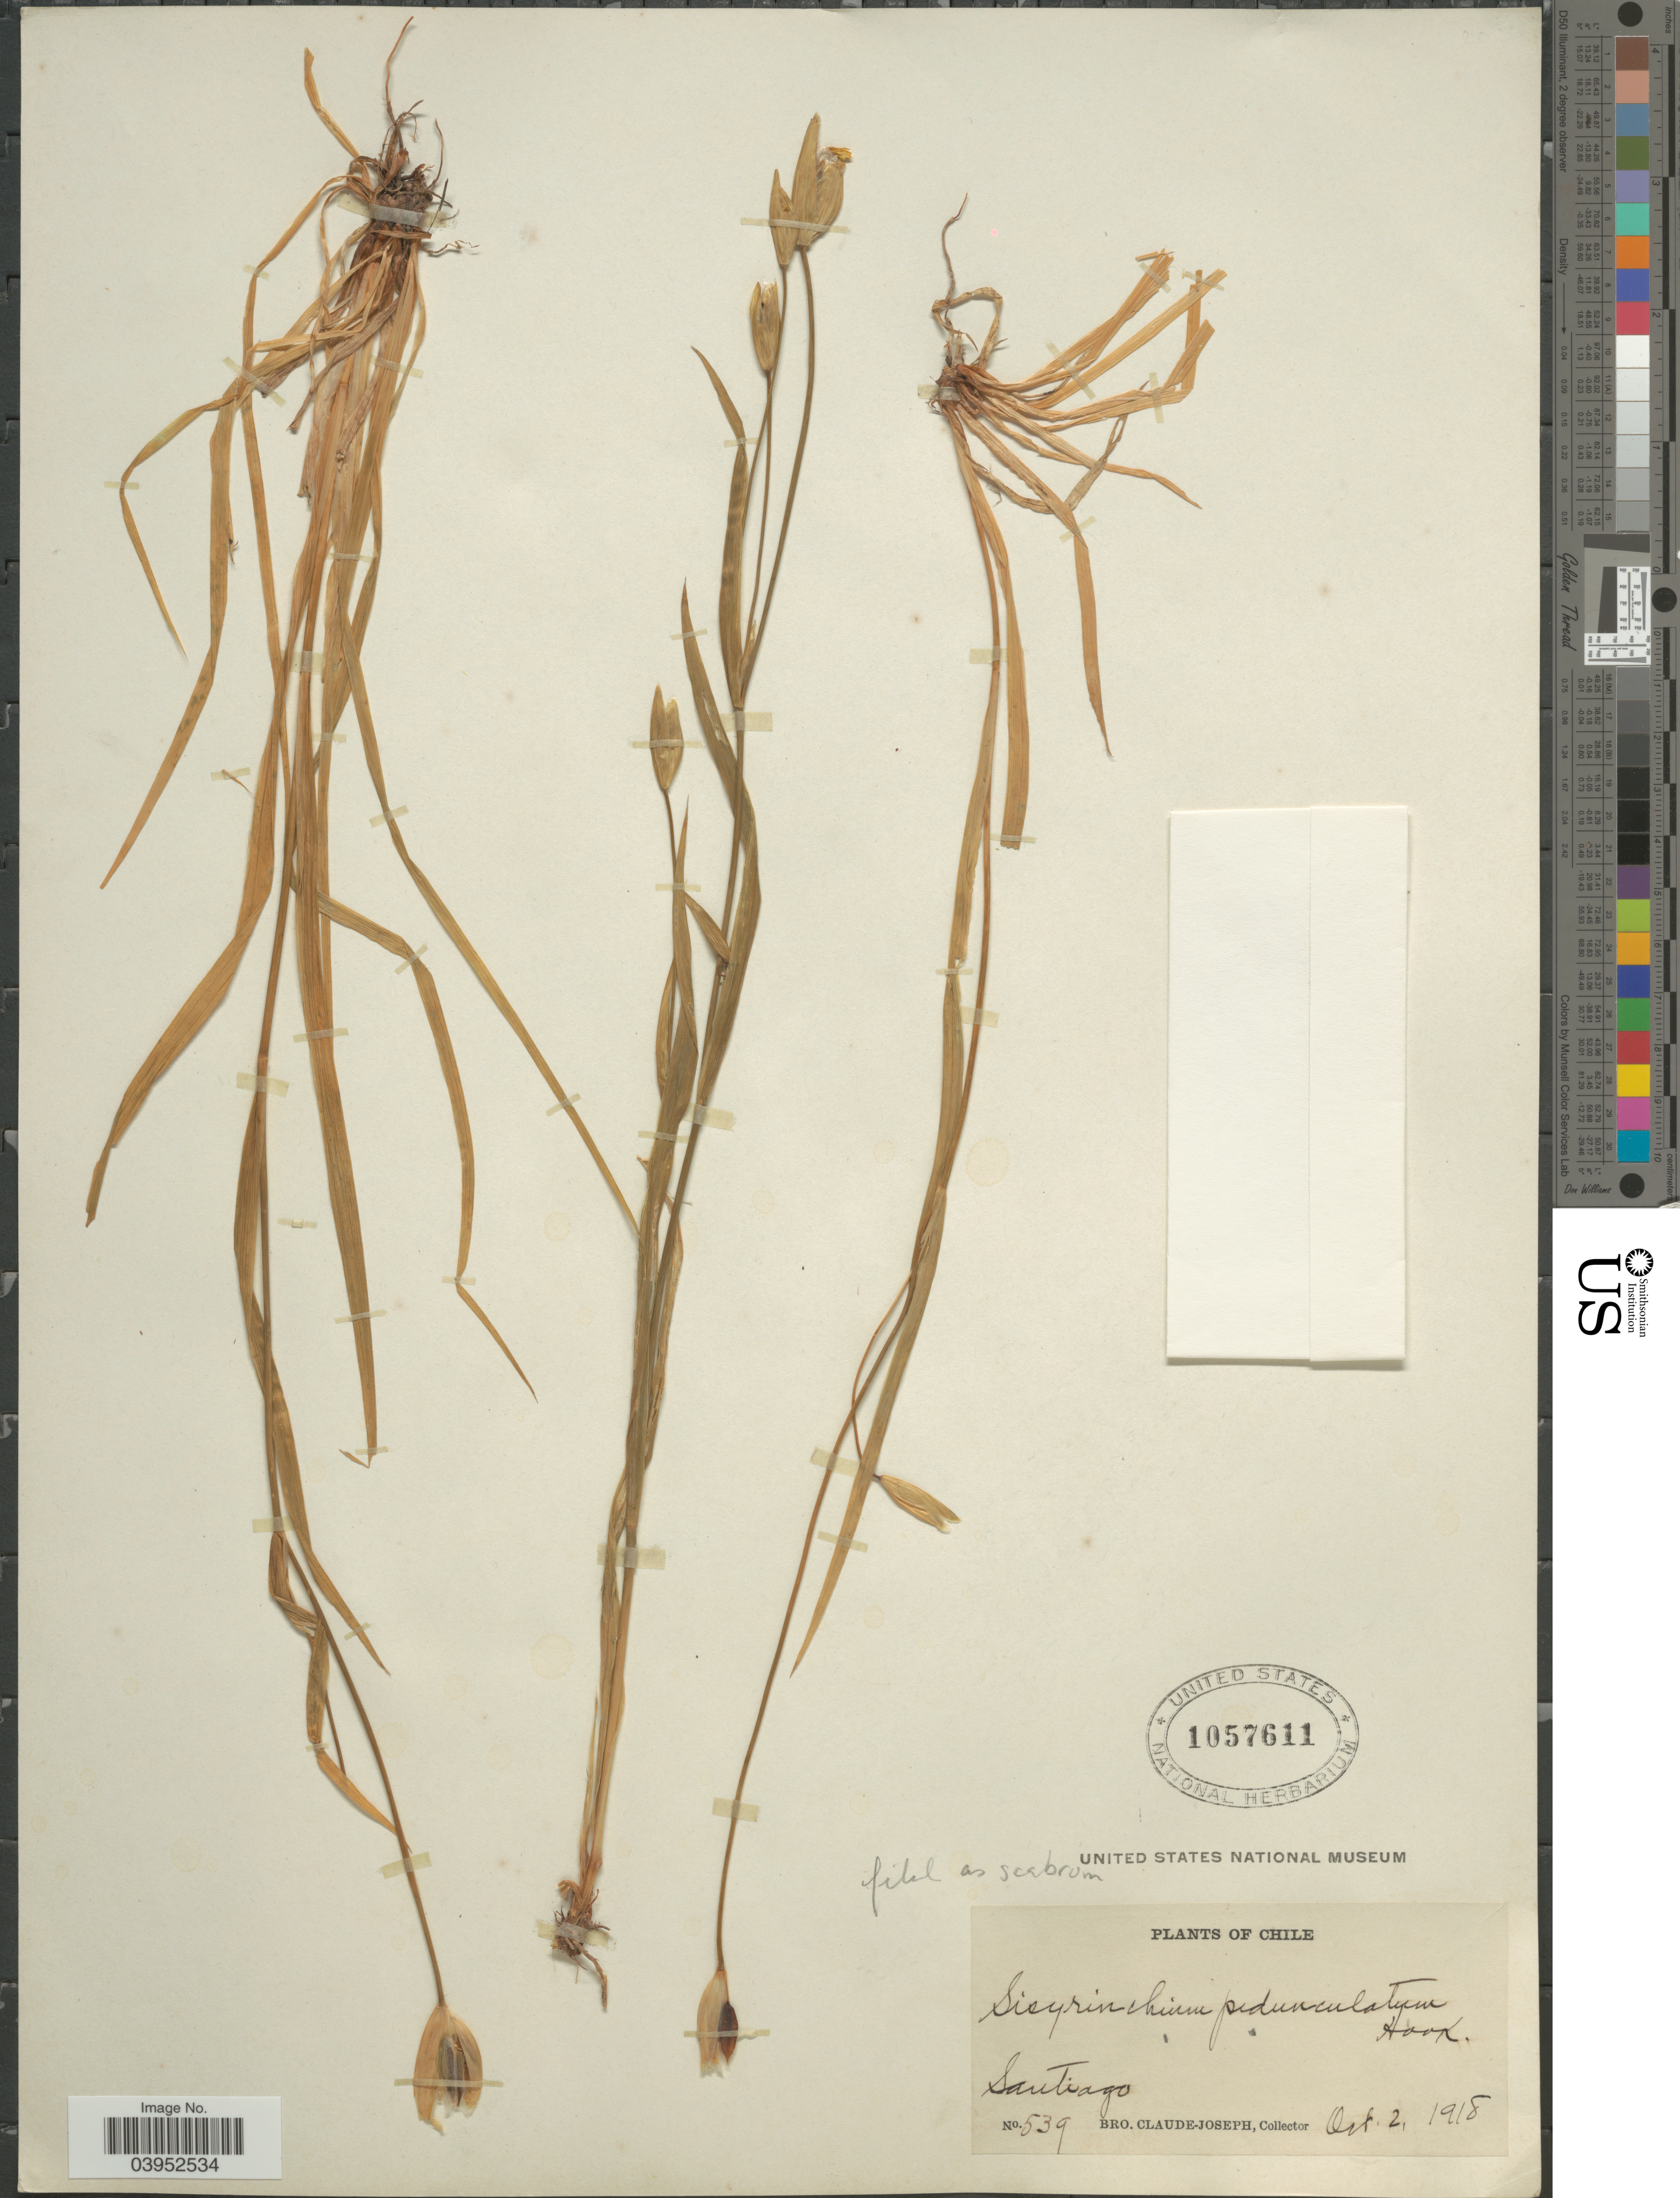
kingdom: Plantae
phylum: Tracheophyta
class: Liliopsida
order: Asparagales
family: Iridaceae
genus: Sisyrinchium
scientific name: Sisyrinchium scabrum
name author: Schltdl. & Cham.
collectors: Bro. Claude-Joseph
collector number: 539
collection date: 1918-10-02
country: Chile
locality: Santiago.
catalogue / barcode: US 1057611